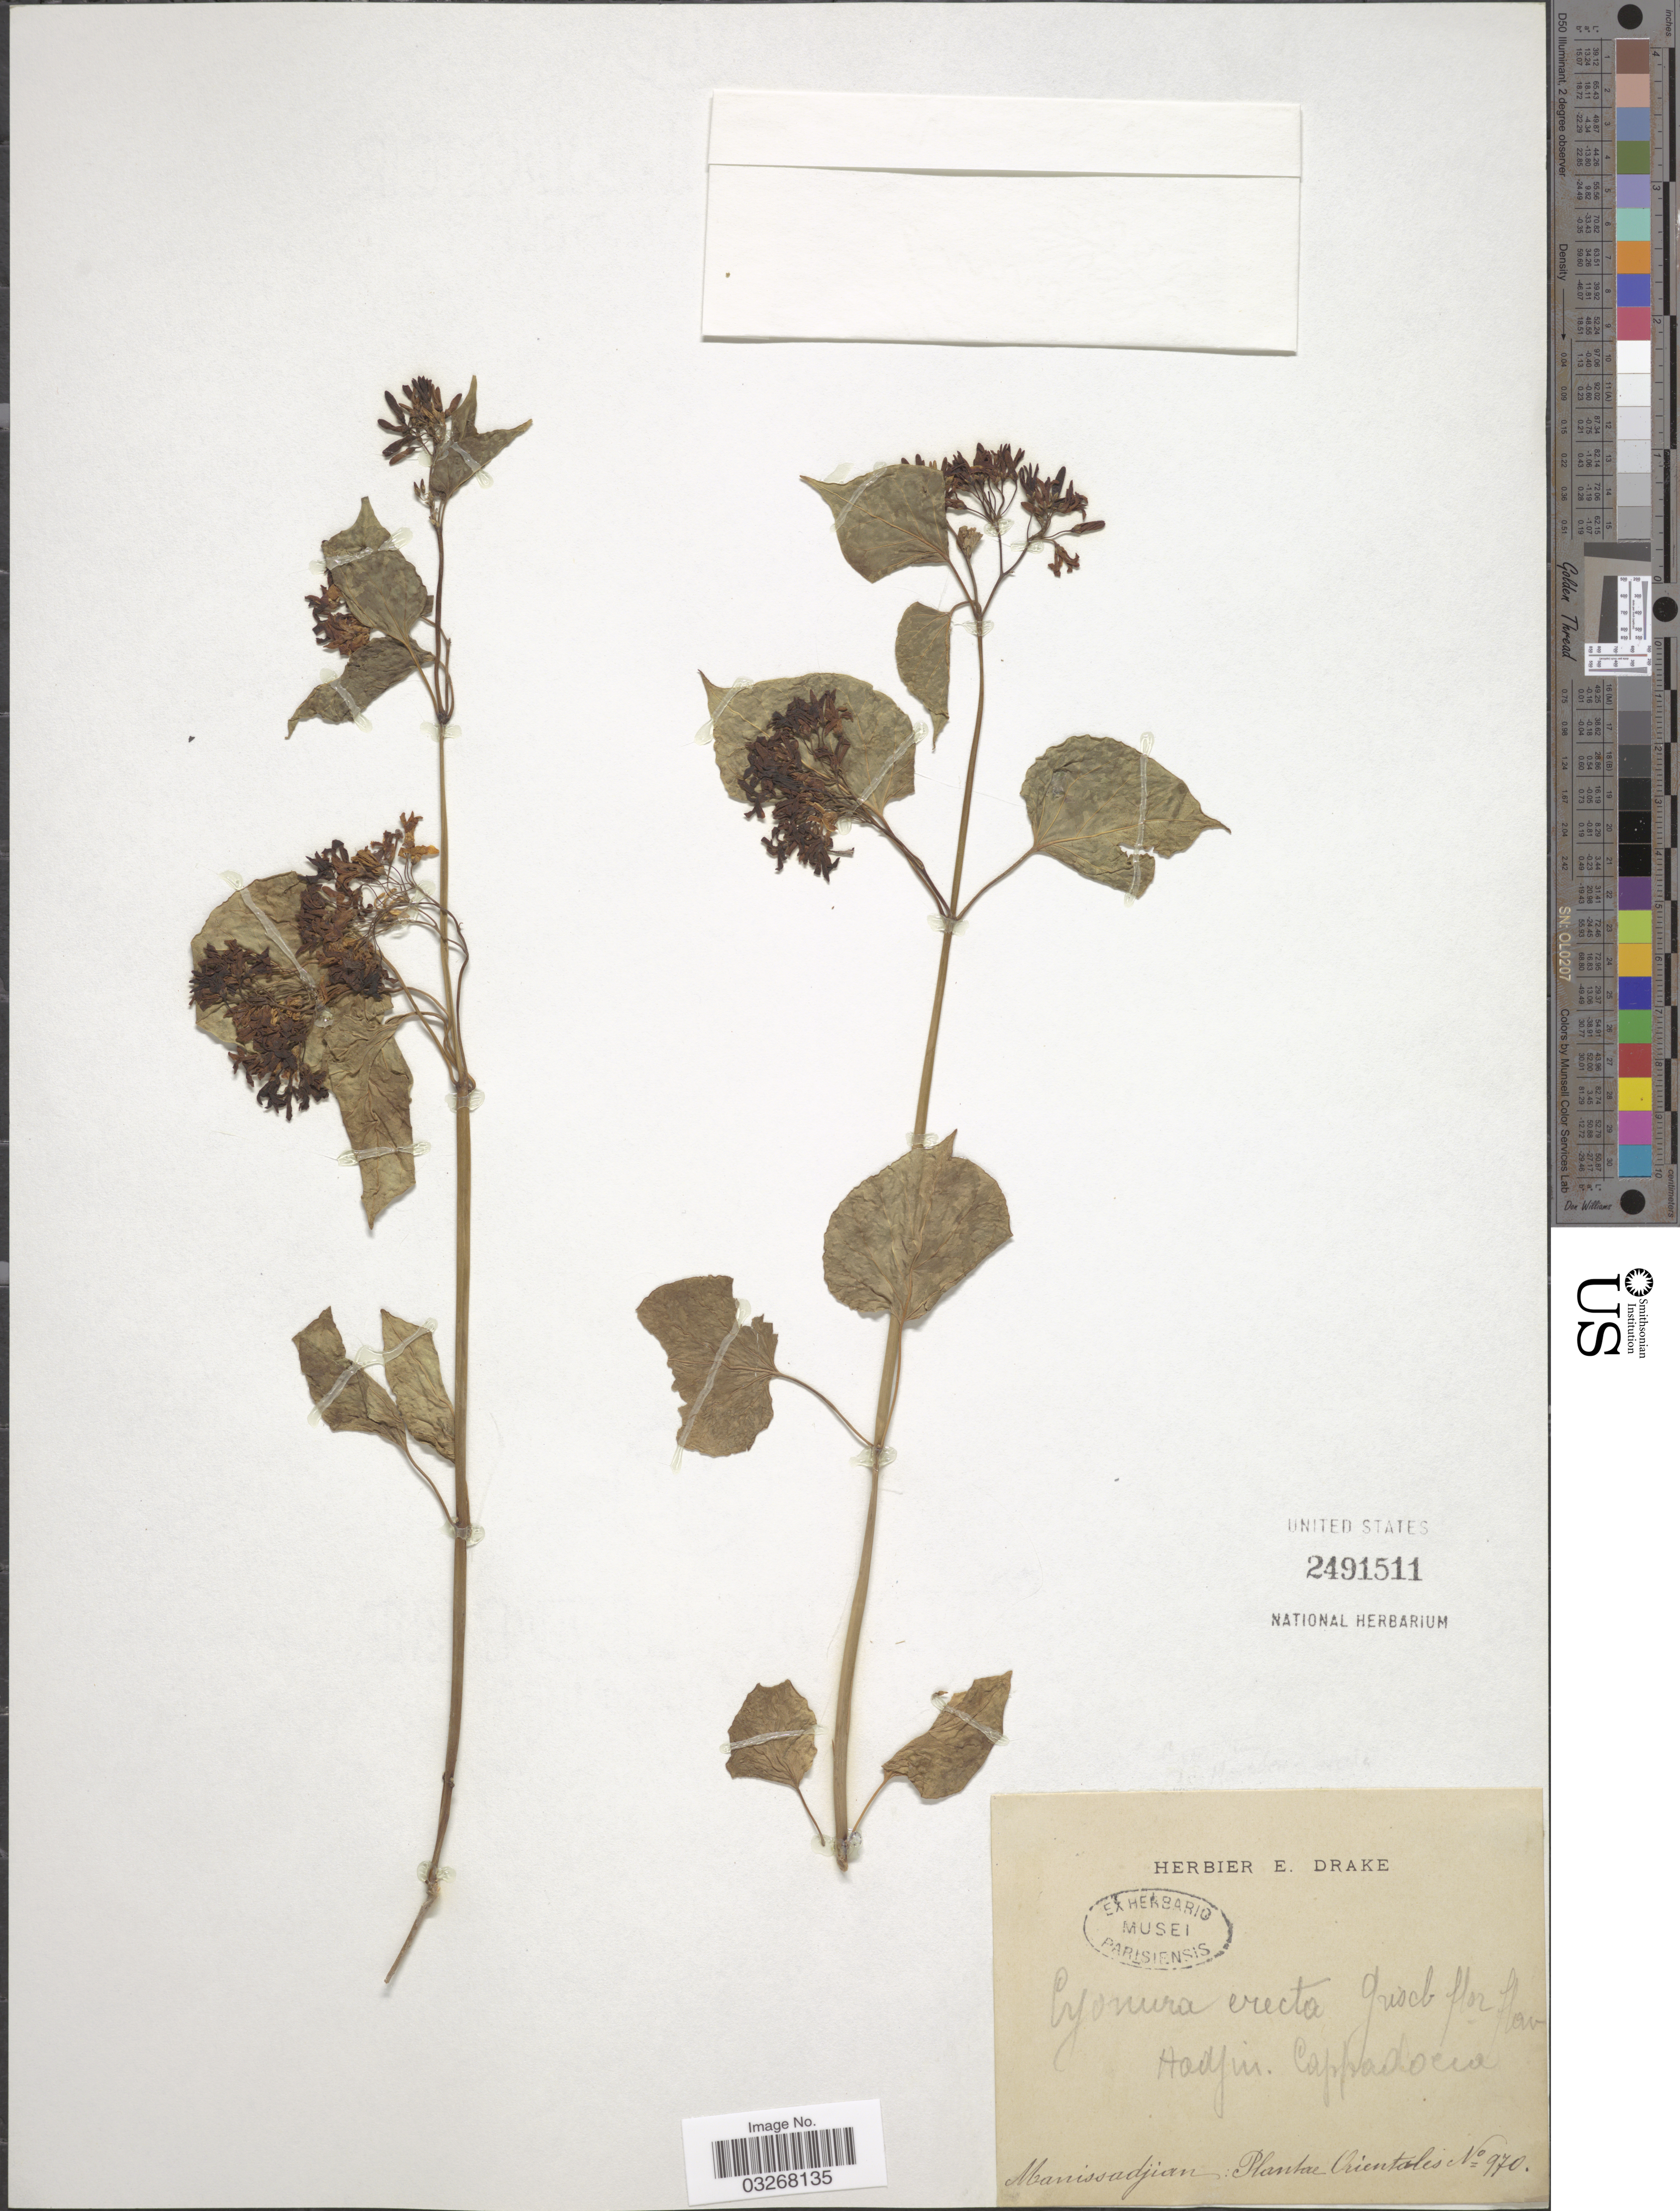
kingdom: Plantae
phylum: Tracheophyta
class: Magnoliopsida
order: Gentianales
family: Apocynaceae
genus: Marsdenia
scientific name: Marsdenia erecta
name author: R. Br.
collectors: -. Manissadjian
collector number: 970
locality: Orientales.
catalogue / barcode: US 2491511